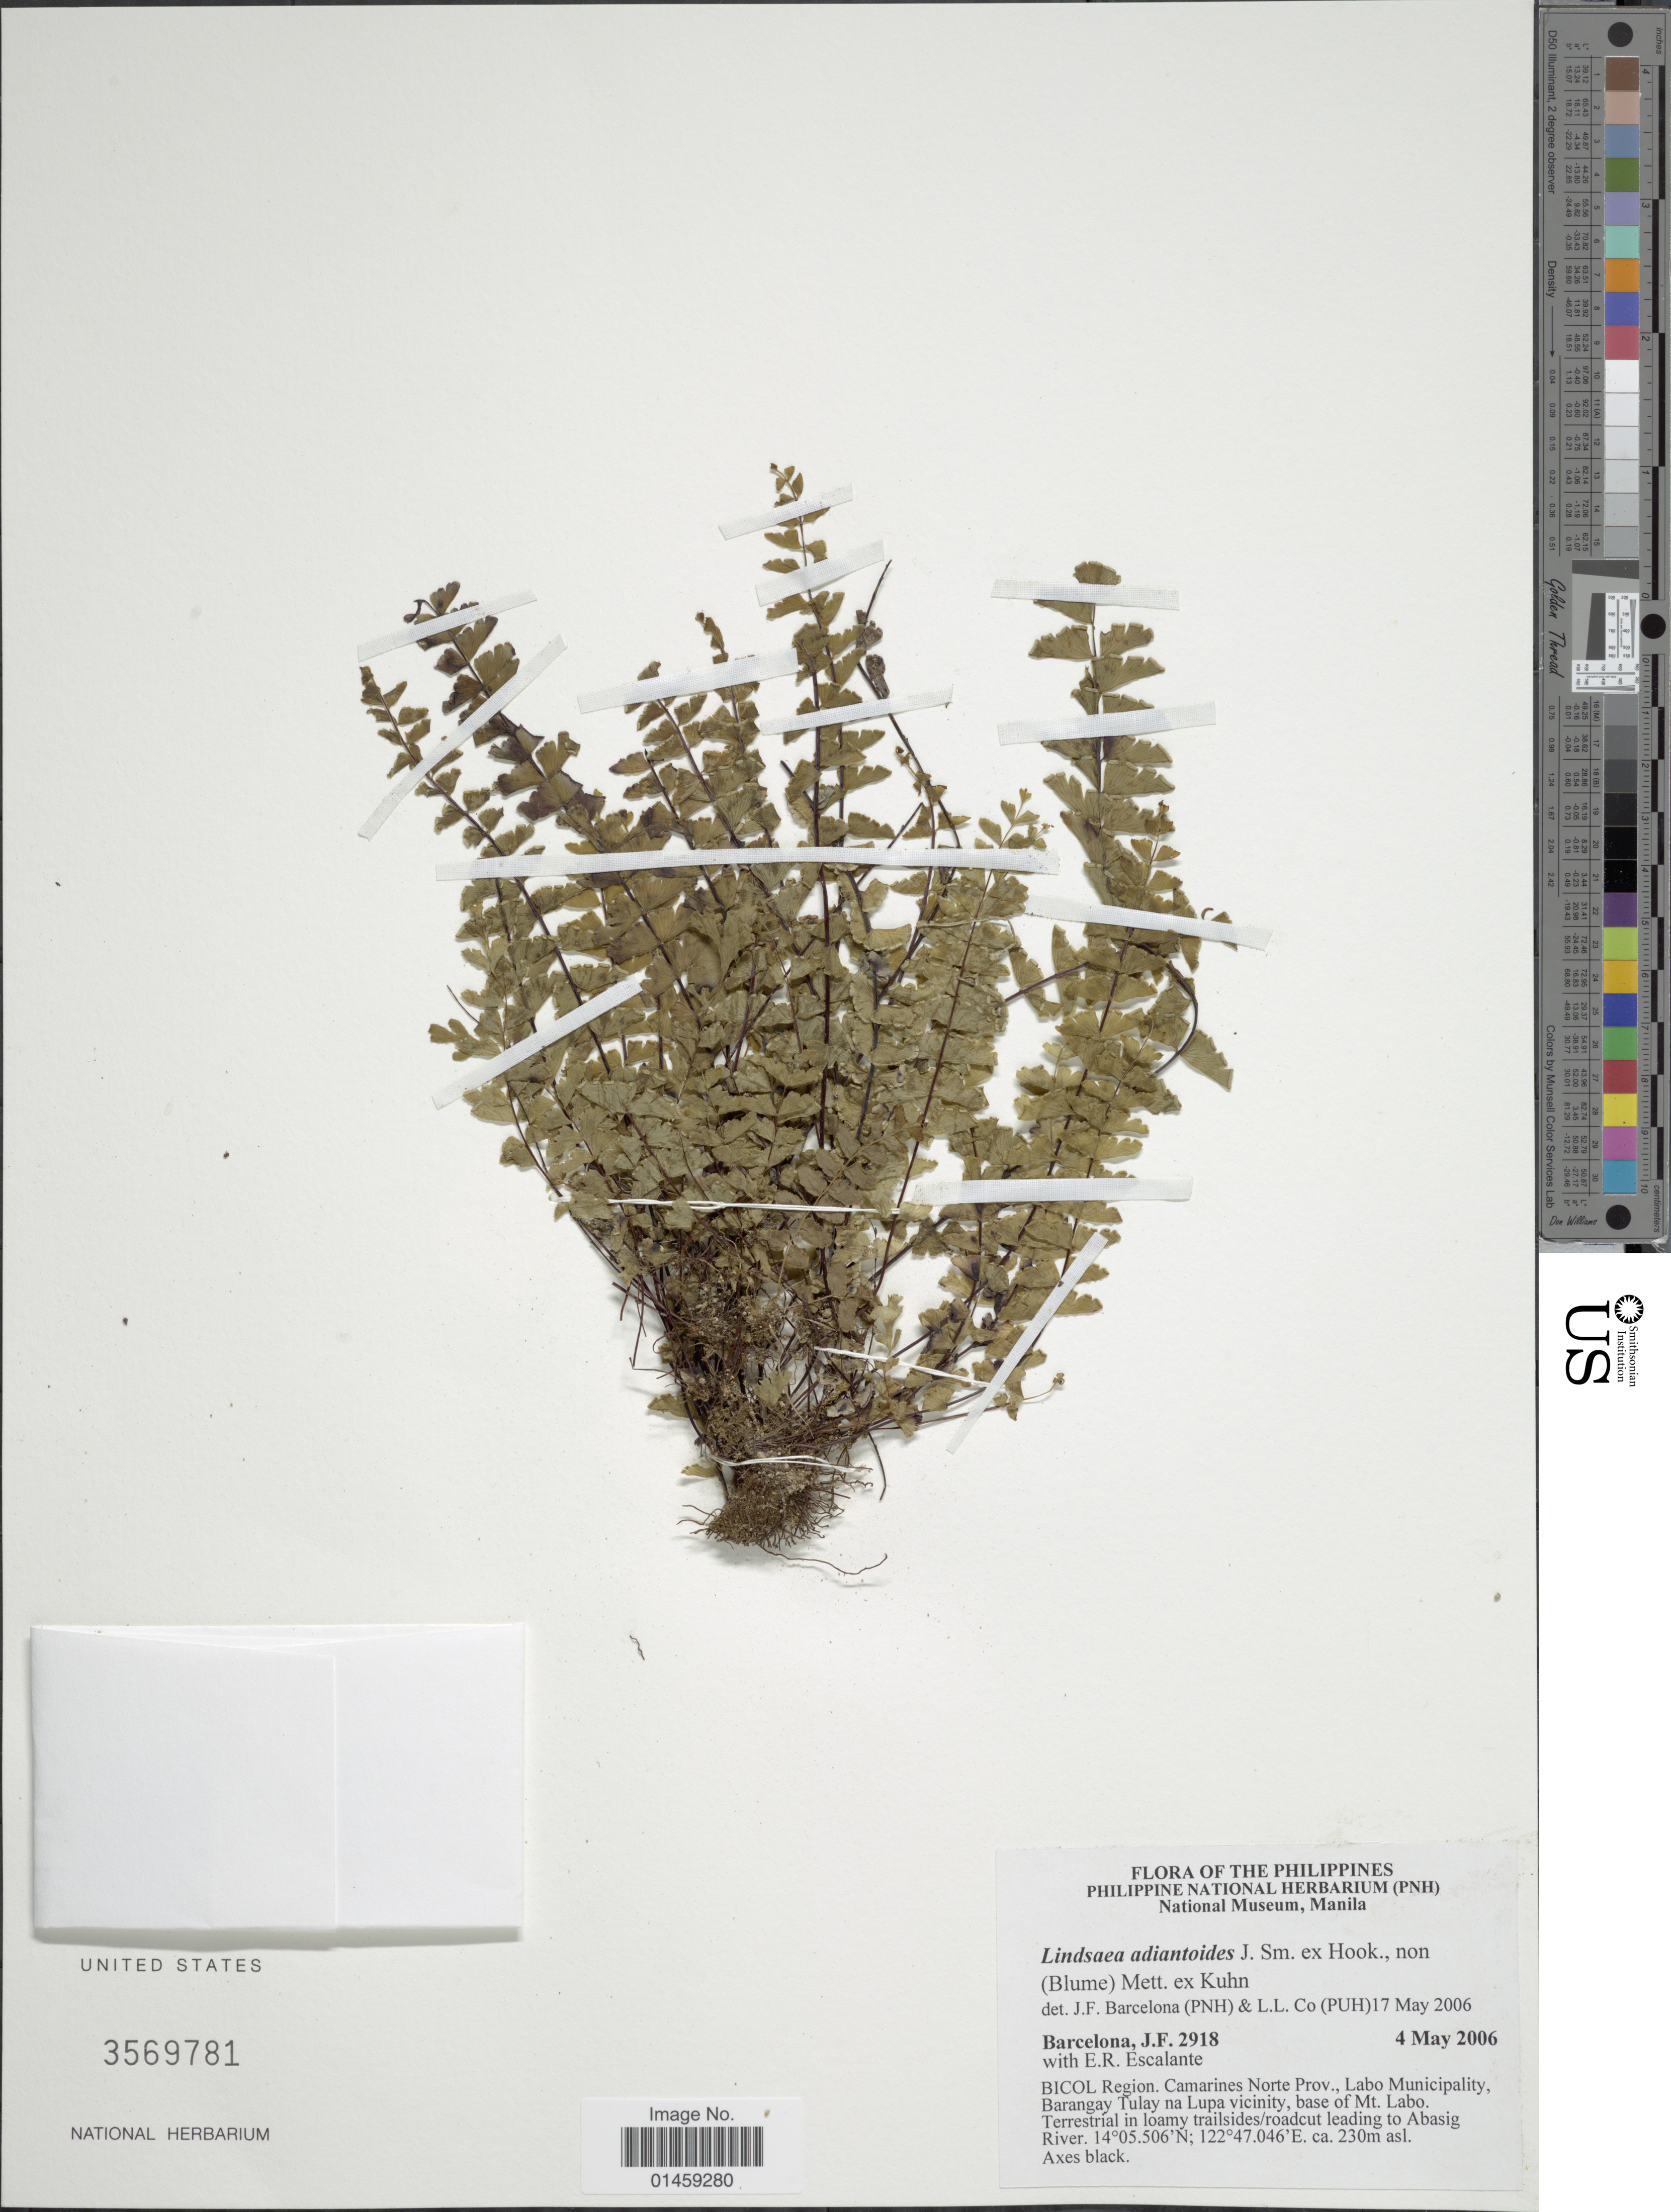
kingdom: Plantae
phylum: Tracheophyta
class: Polypodiopsida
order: Polypodiales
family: Lindsaeaceae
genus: Lindsaea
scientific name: Lindsaea adiantoides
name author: J. Sm.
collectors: J. F. Barcelona & E. Escalante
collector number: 2918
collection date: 2006-05-04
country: Philippines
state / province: Bicol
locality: Bicol region. Camarines Norte Prov., Labo Municipality, Barangay Tulay na Lupa vicinity, base of Mt. Labo. Terrestrial in loamy trailsides/roadcut leading to Abasig River.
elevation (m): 230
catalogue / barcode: US 3569781